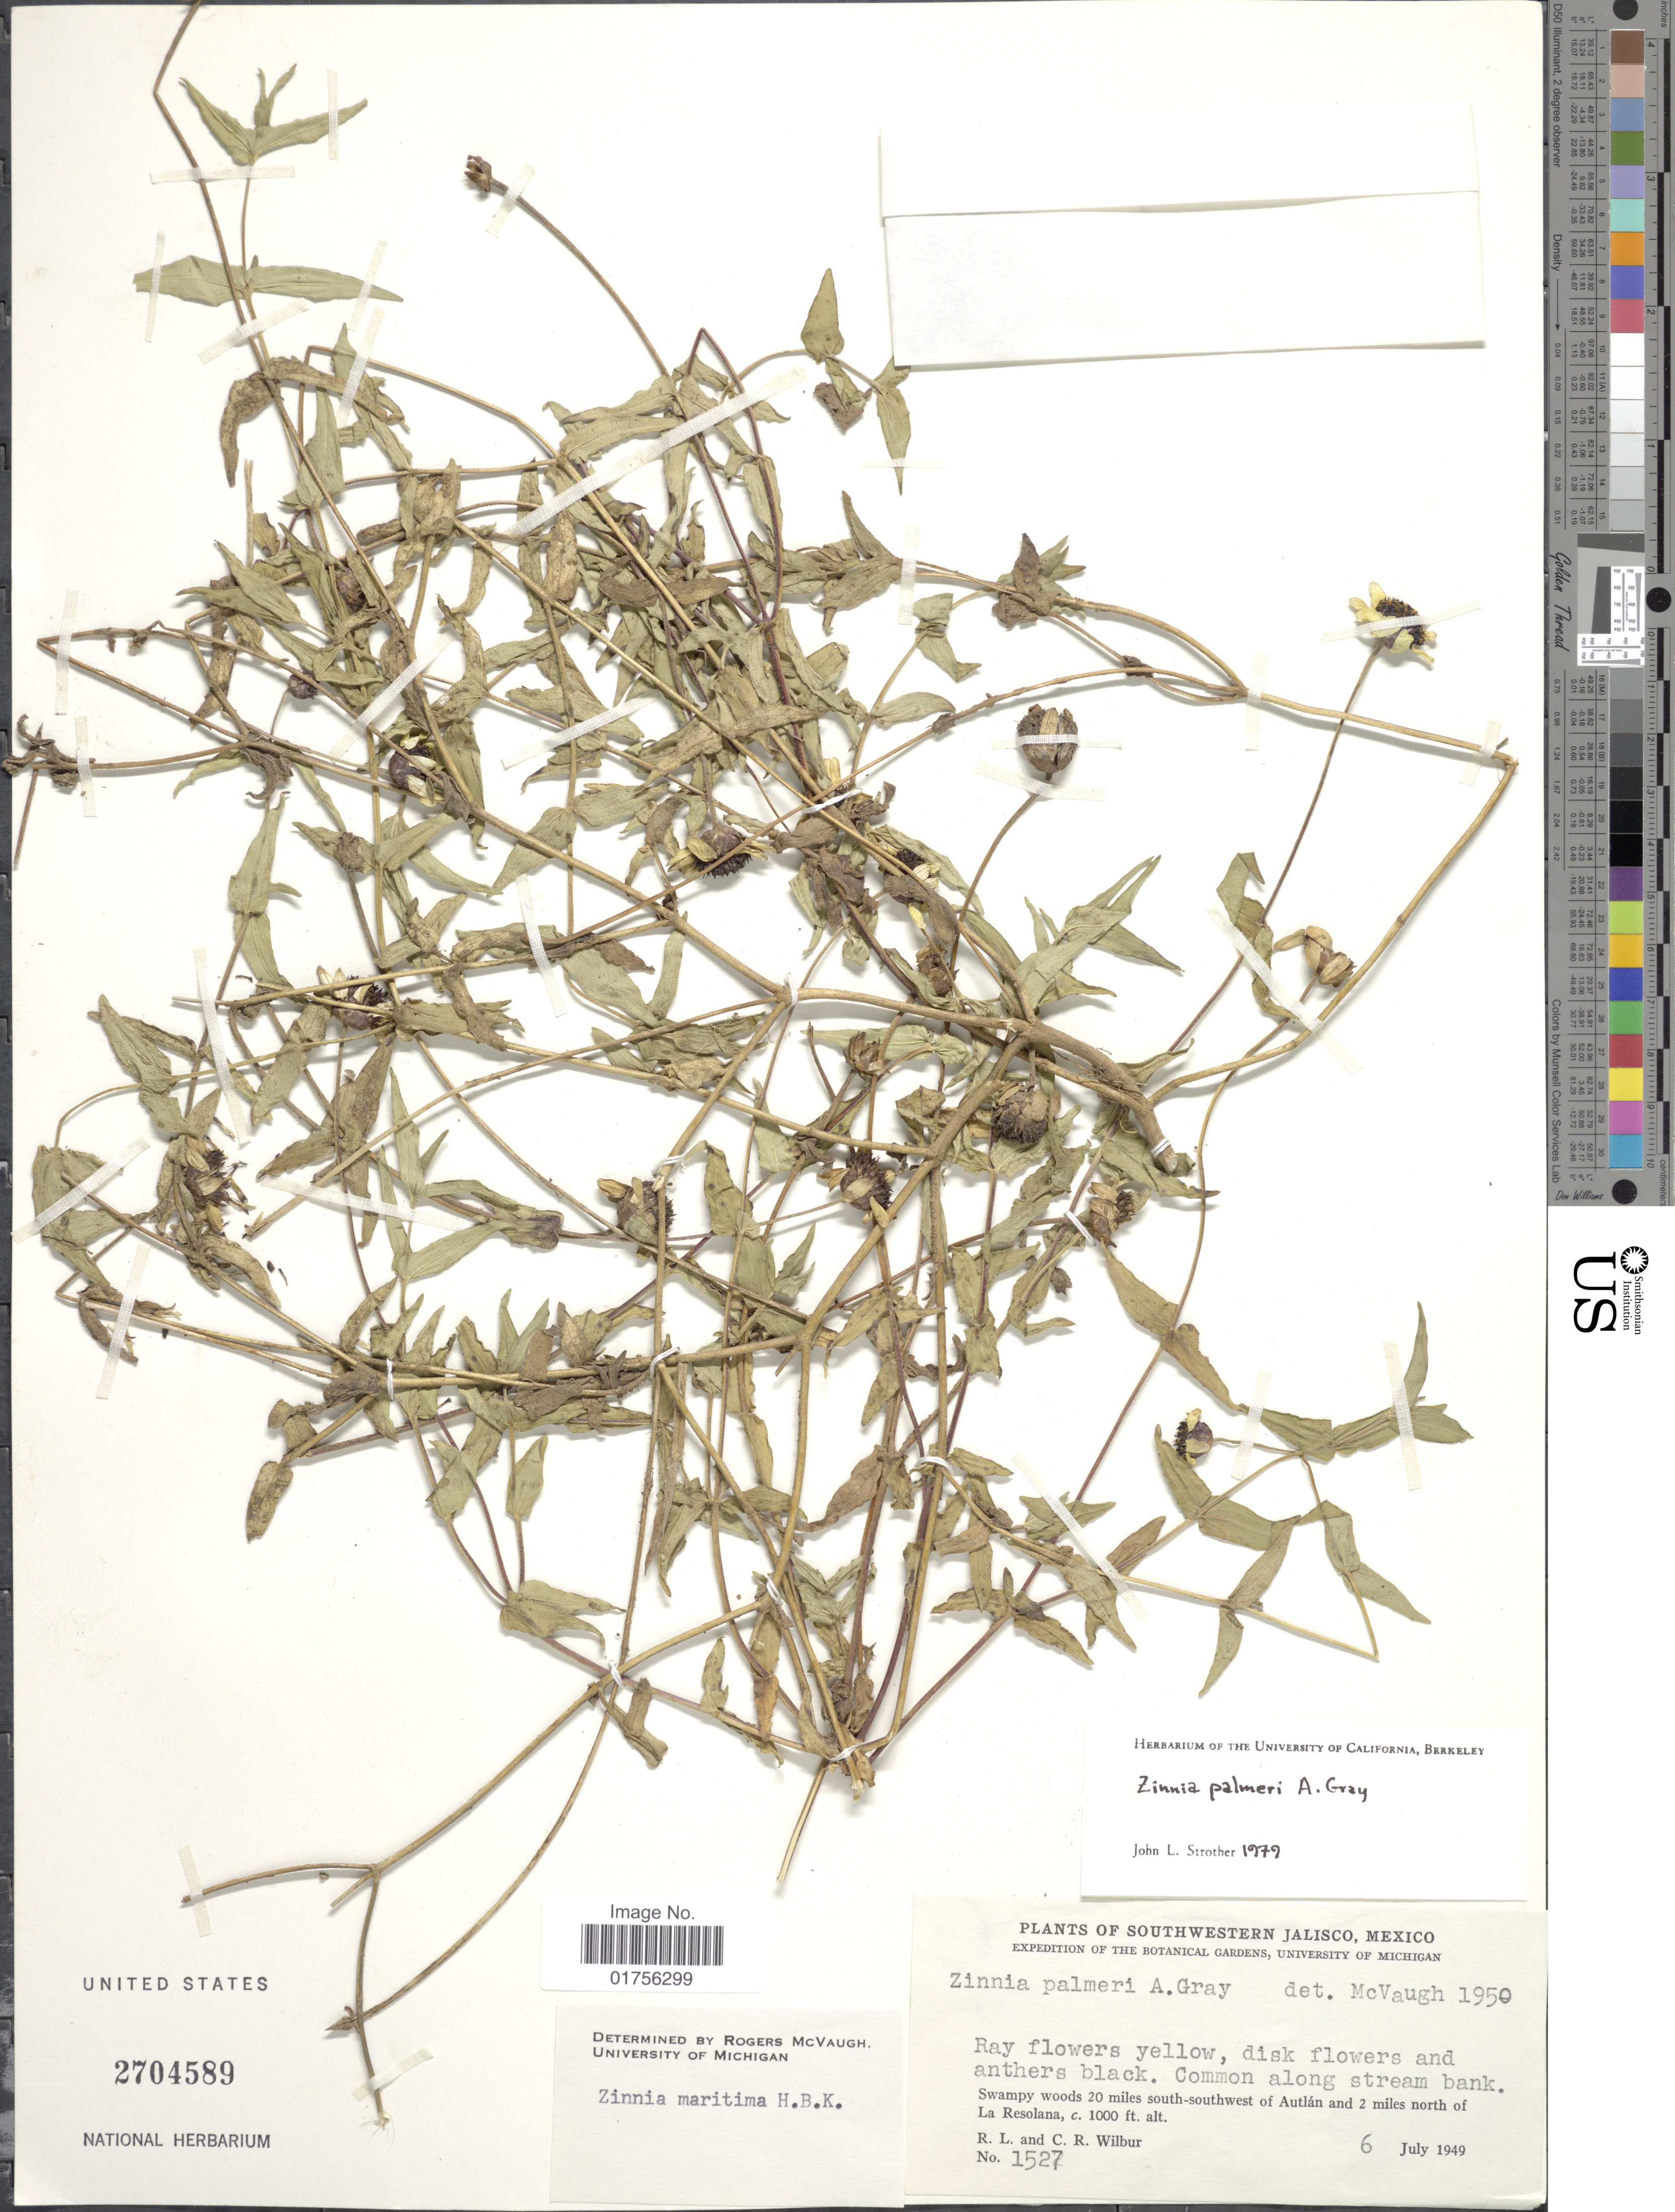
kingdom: Plantae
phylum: Tracheophyta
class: Magnoliopsida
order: Asterales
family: Asteraceae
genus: Zinnia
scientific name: Zinnia palmeri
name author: A. Gray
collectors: R. L. Wilbur & C. Wilbur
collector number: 1527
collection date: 1949-07-06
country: Mexico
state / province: Jalisco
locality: Southwestern Jalisco, Mexico, Swampy woods 20 miles south-southwest of Autlan and 2 miles north of La Resolana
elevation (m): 305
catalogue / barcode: US 2704589